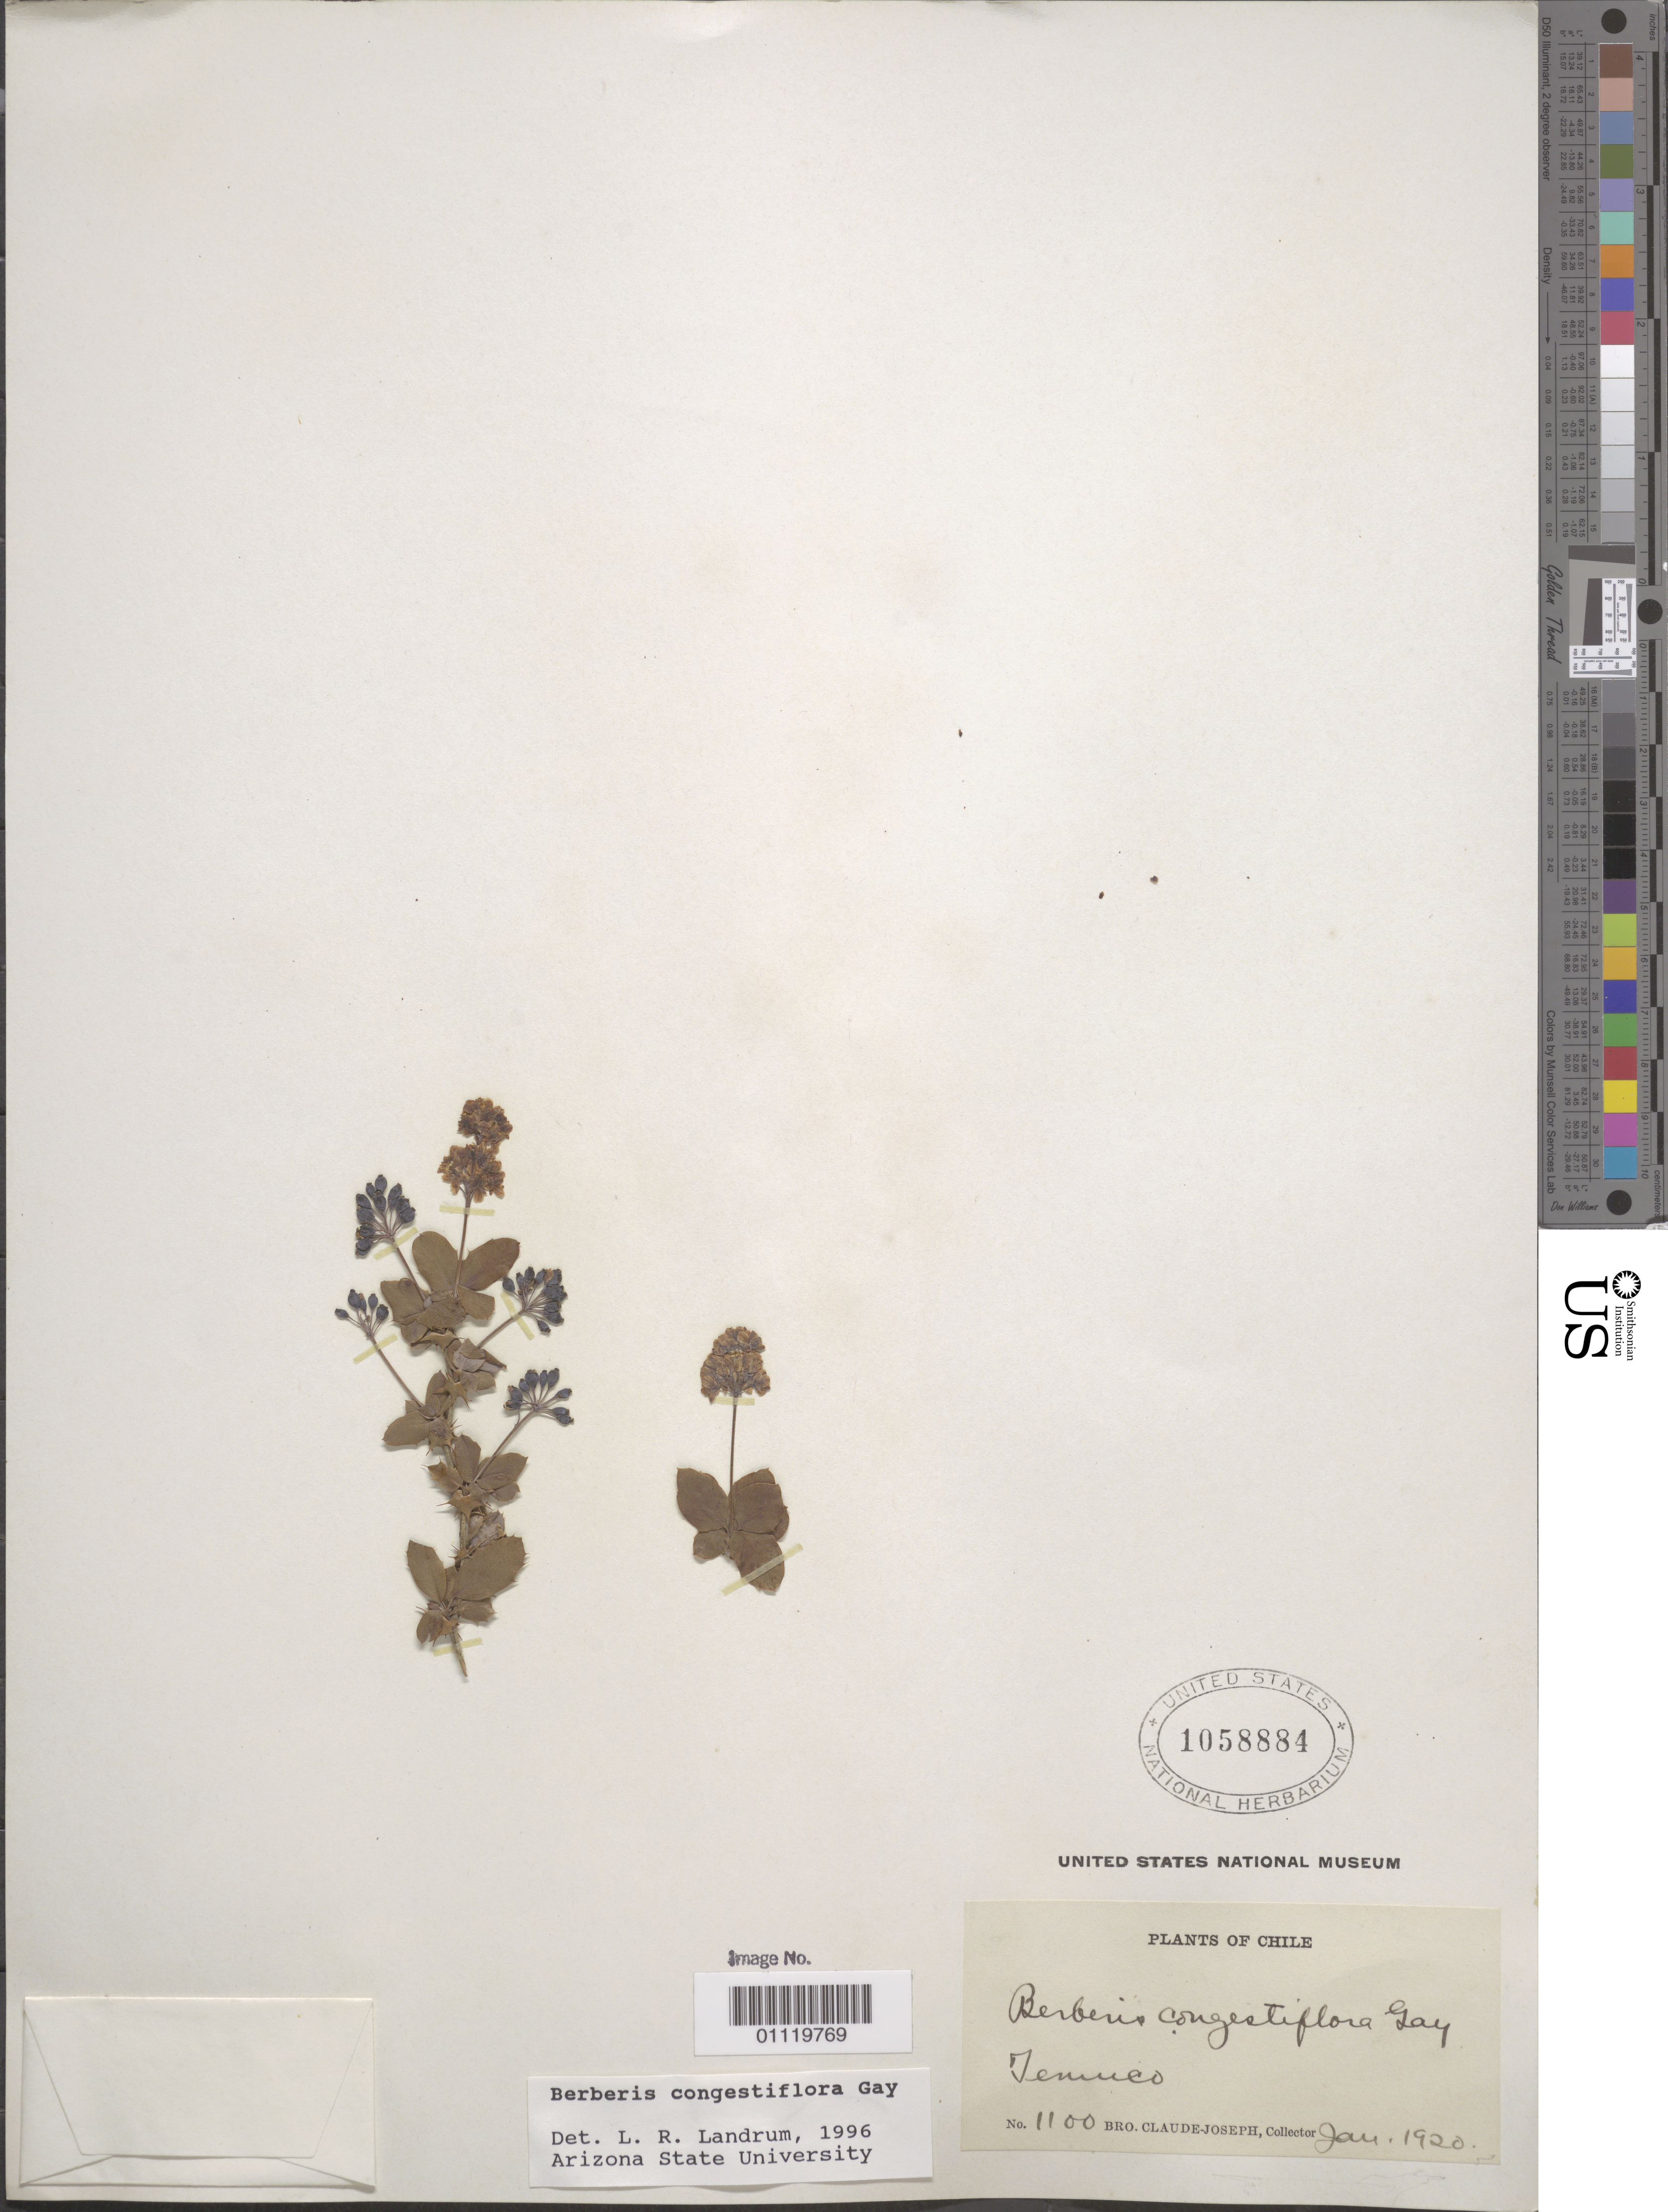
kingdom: Plantae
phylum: Tracheophyta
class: Magnoliopsida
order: Ranunculales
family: Berberidaceae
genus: Berberis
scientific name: Berberis congestiflora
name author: Gay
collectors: Bro. Claude-Joseph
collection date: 1920-01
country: Chile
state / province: Araucanía (IX)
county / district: Cautin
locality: Temuco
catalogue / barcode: US 1058884